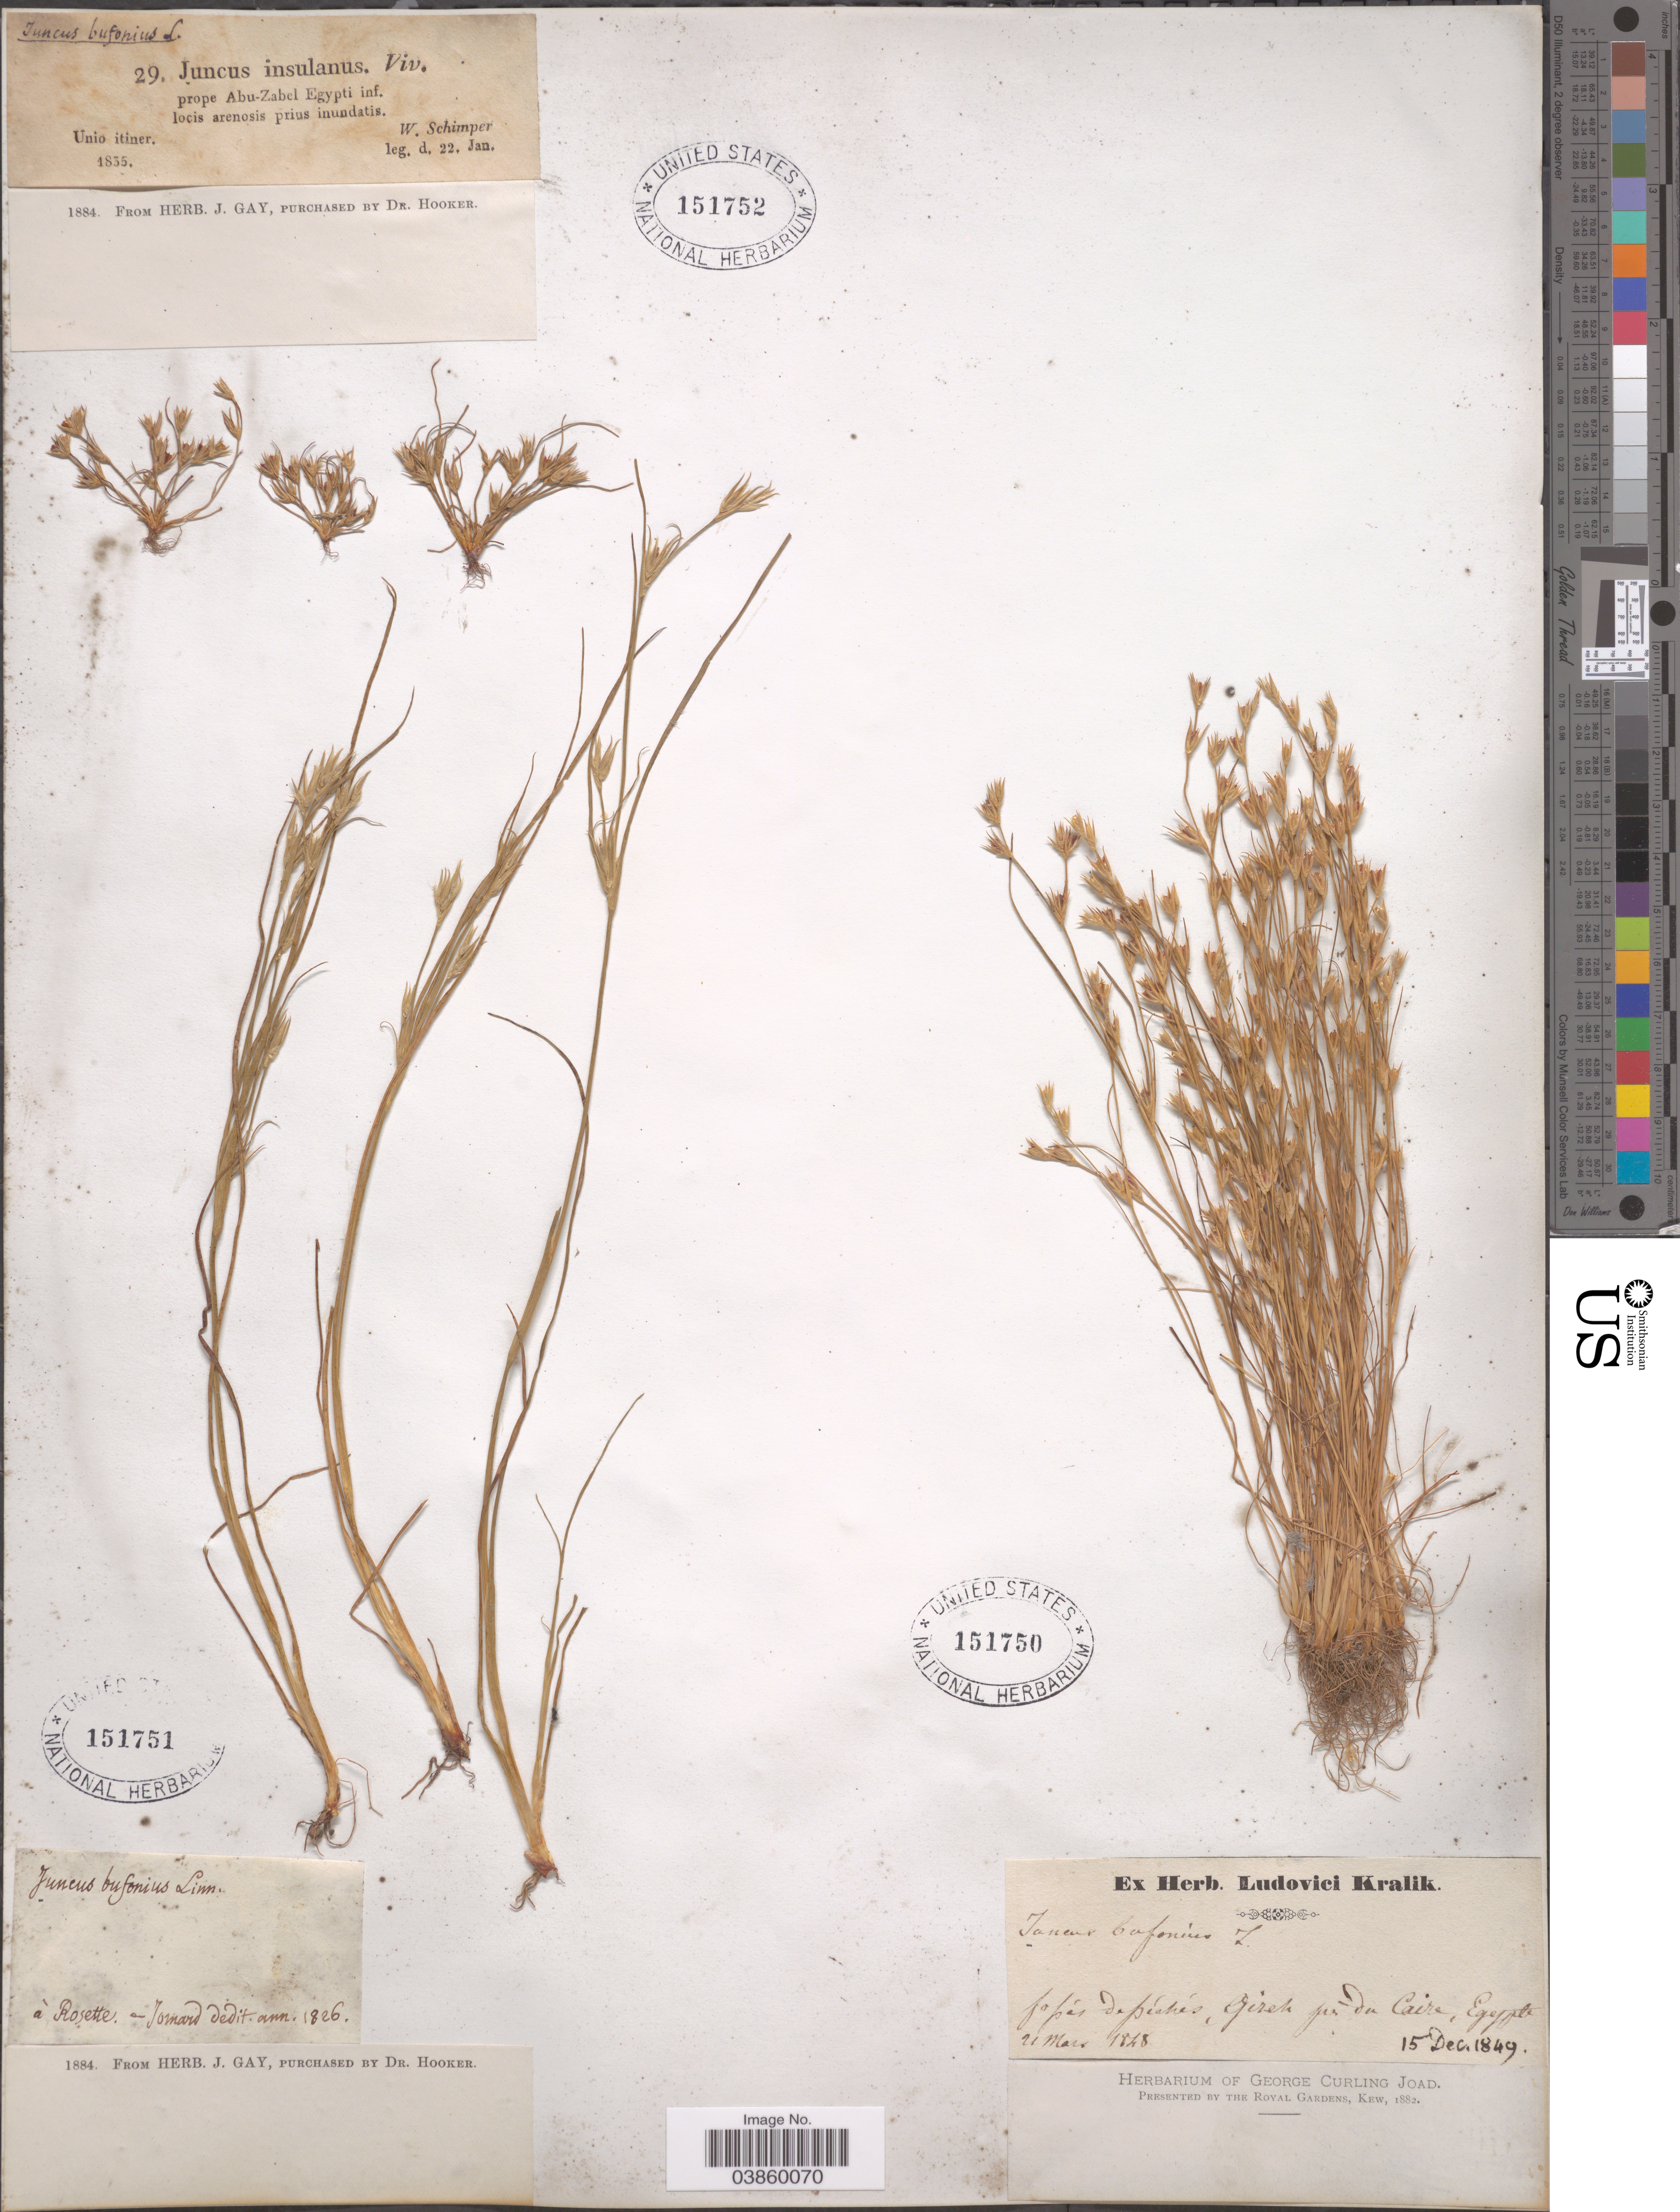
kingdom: Plantae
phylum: Tracheophyta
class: Liliopsida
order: Poales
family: Juncaceae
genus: Juncus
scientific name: Juncus bufonius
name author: L.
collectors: ex herb. L. Kralik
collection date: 1848-03-21/1849-12-15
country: Egypt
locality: Fosses Depeches Gireh pres du Caire.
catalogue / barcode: US 151750-3